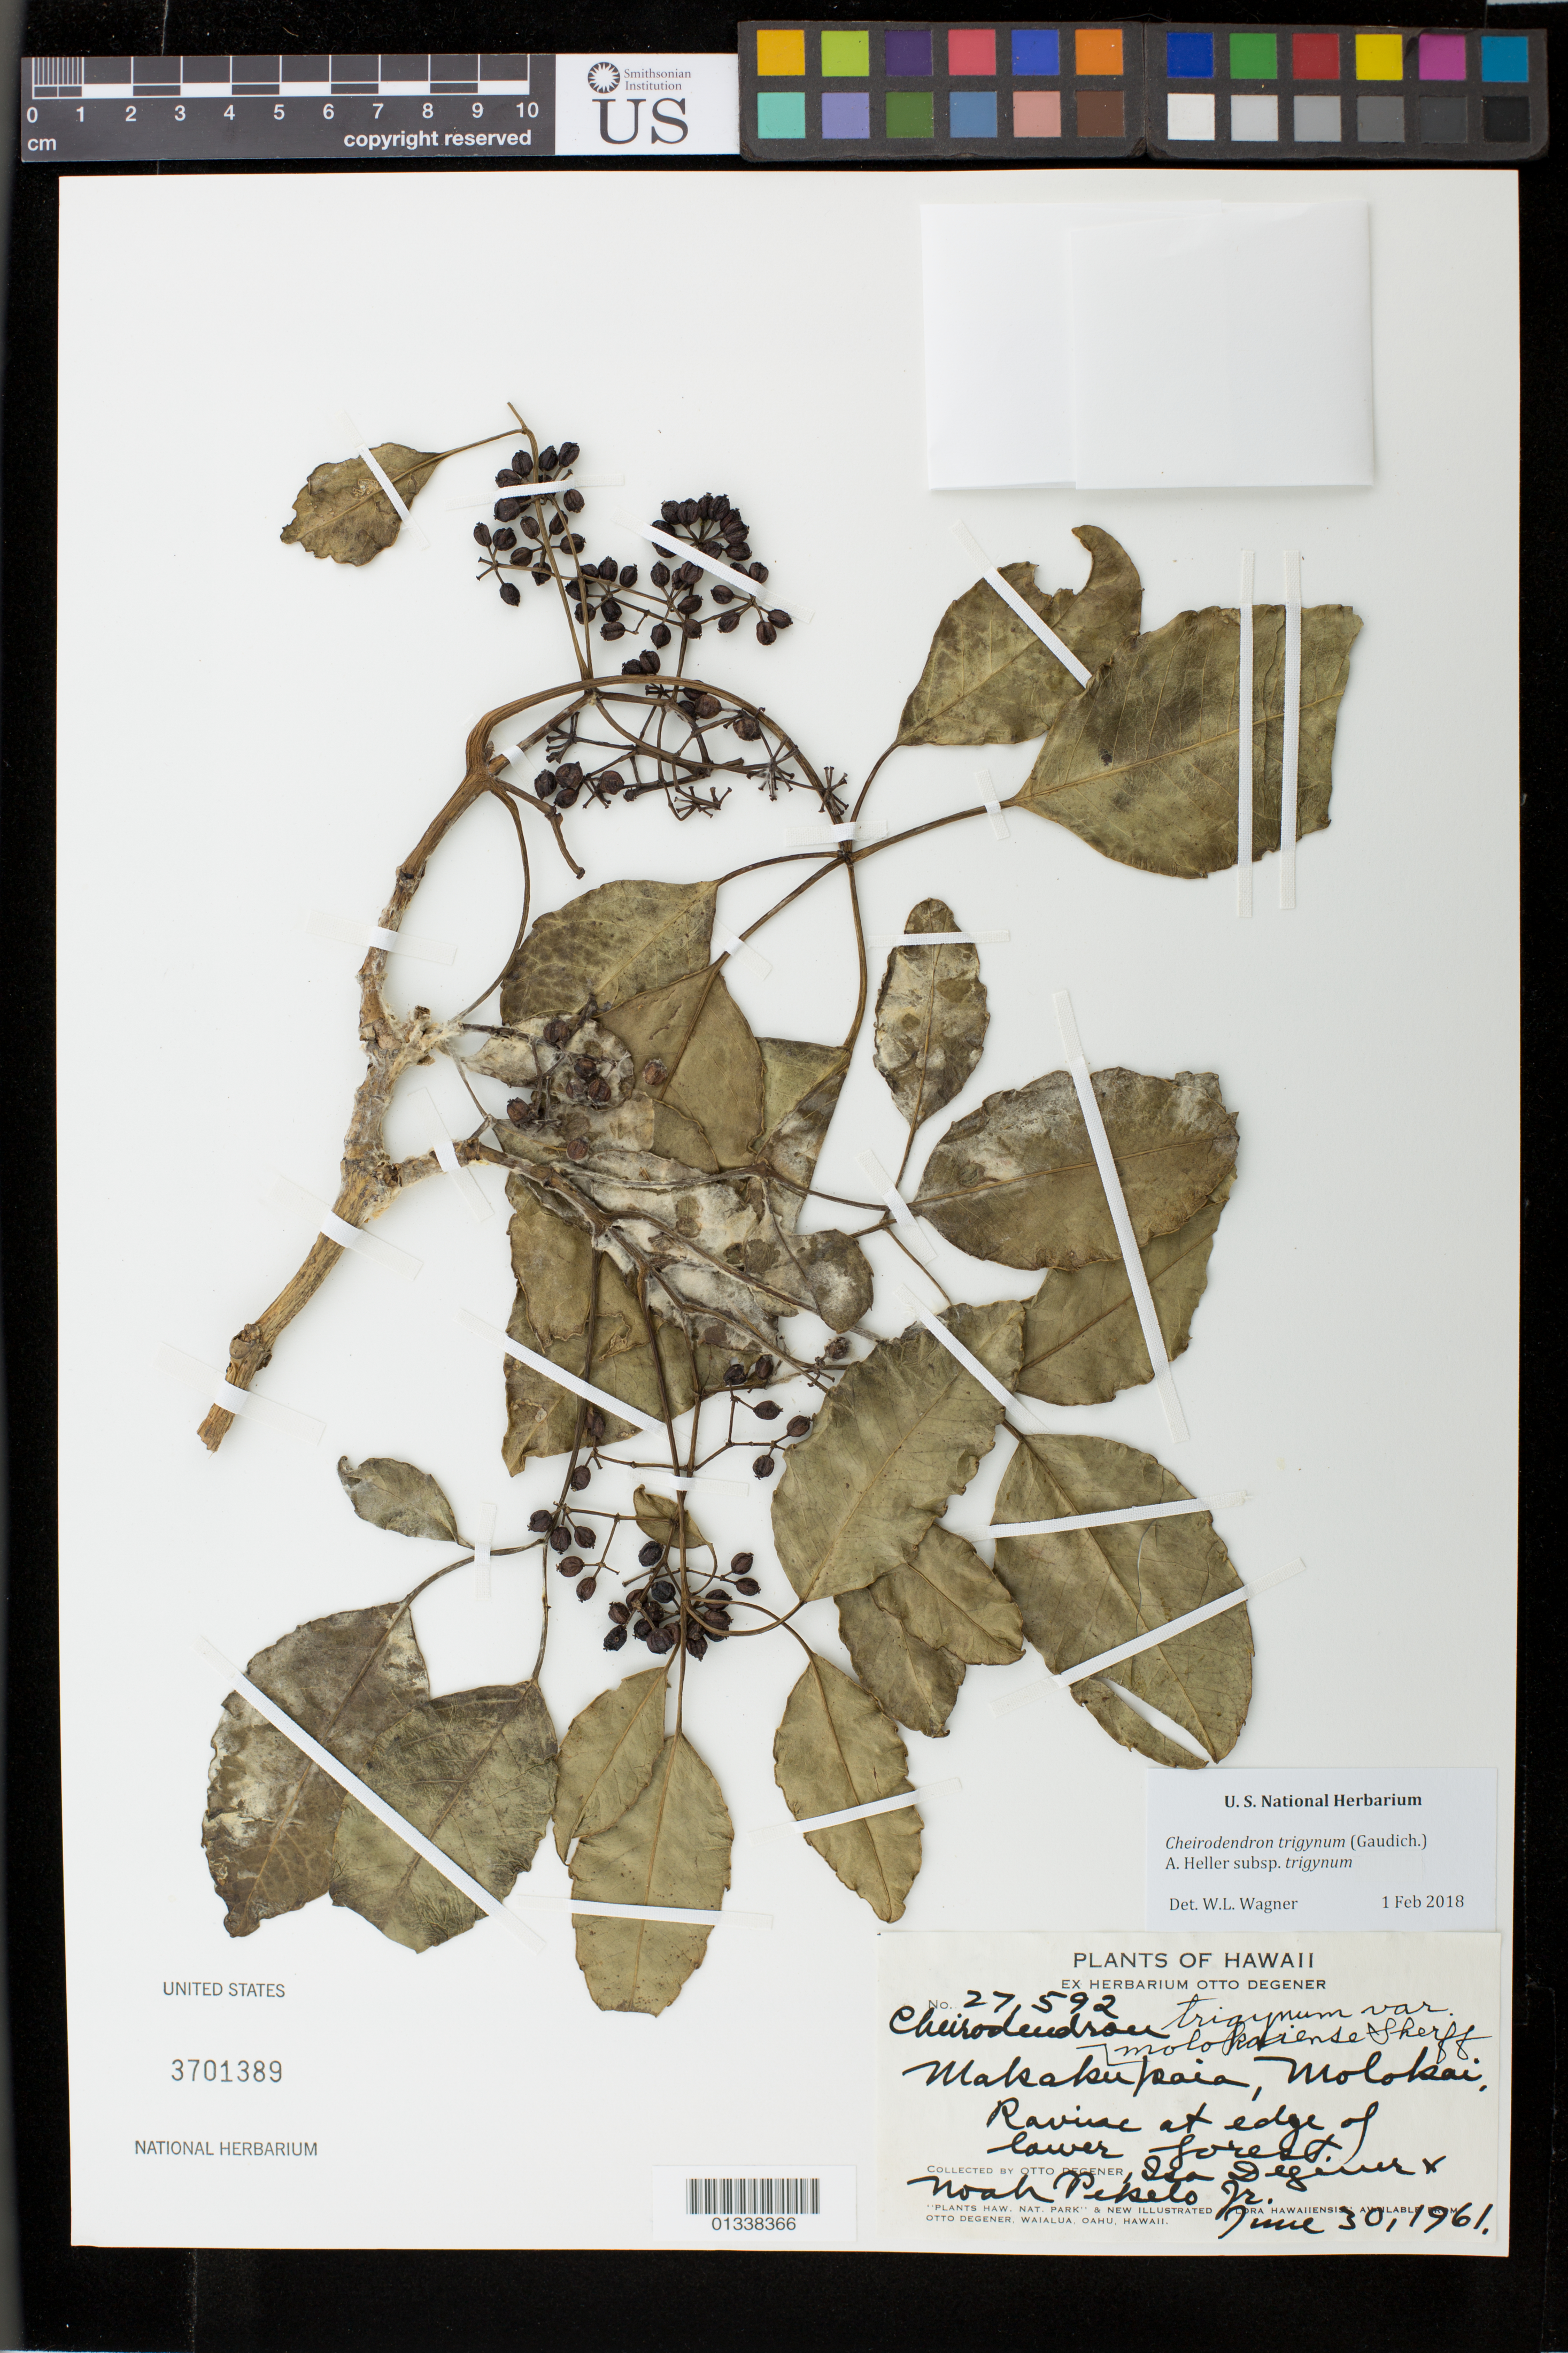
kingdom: Plantae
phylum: Tracheophyta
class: Magnoliopsida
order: Apiales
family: Araliaceae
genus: Cheirodendron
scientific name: Cheirodendron trigynum subsp. trigynum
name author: (Gaudich.) A. Heller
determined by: Wagner, W. L., (BOT), Smithsonian Institution - National Museum of Natural History (UNITED STATES)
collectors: O. Degener, I. Degener & N. Pekelo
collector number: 27592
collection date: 1961-06-30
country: United States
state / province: Hawaii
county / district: Maui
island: Moloka'i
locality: Makalupaia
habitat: Ravine at edge of lower forest.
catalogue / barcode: US 3701389